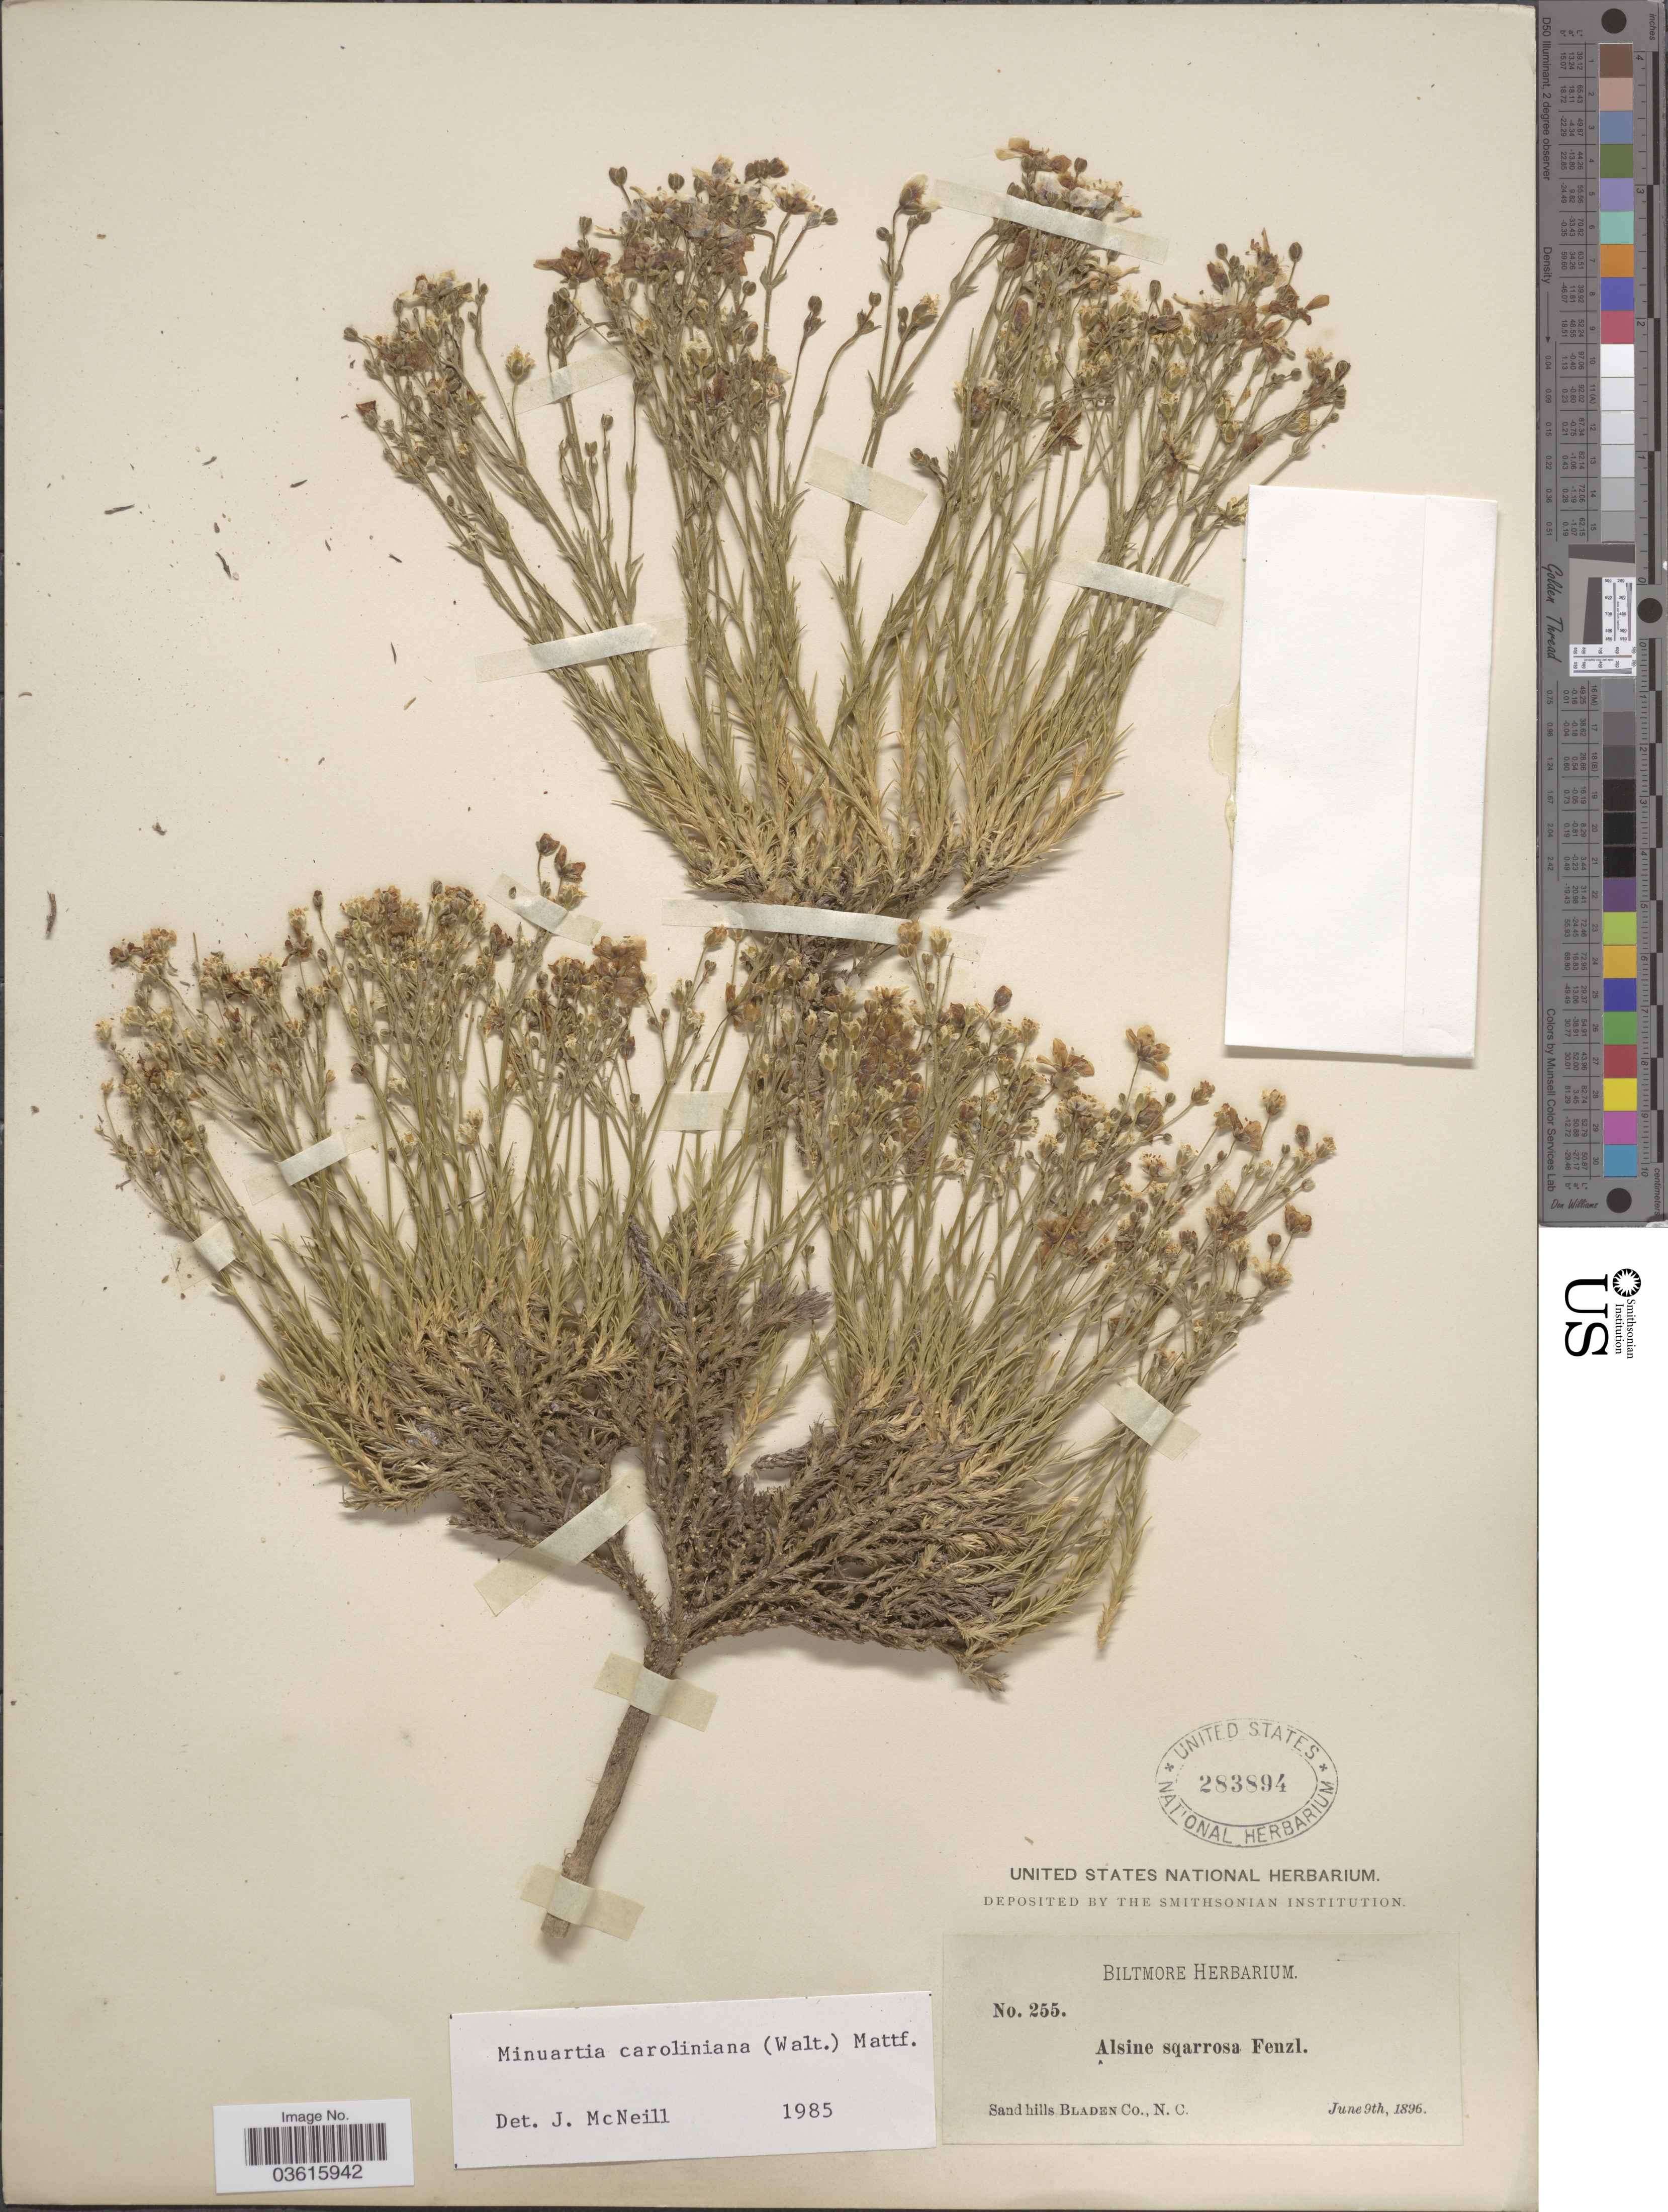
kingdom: Plantae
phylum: Tracheophyta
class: Magnoliopsida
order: Caryophyllales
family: Caryophyllaceae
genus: Minuartia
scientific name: Minuartia caroliniana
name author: (Walter) Mattf.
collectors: ex herb. Biltmore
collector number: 255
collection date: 1896-06-09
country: United States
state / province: North Carolina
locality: Sand hills Bladen Co.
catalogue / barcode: US 283894